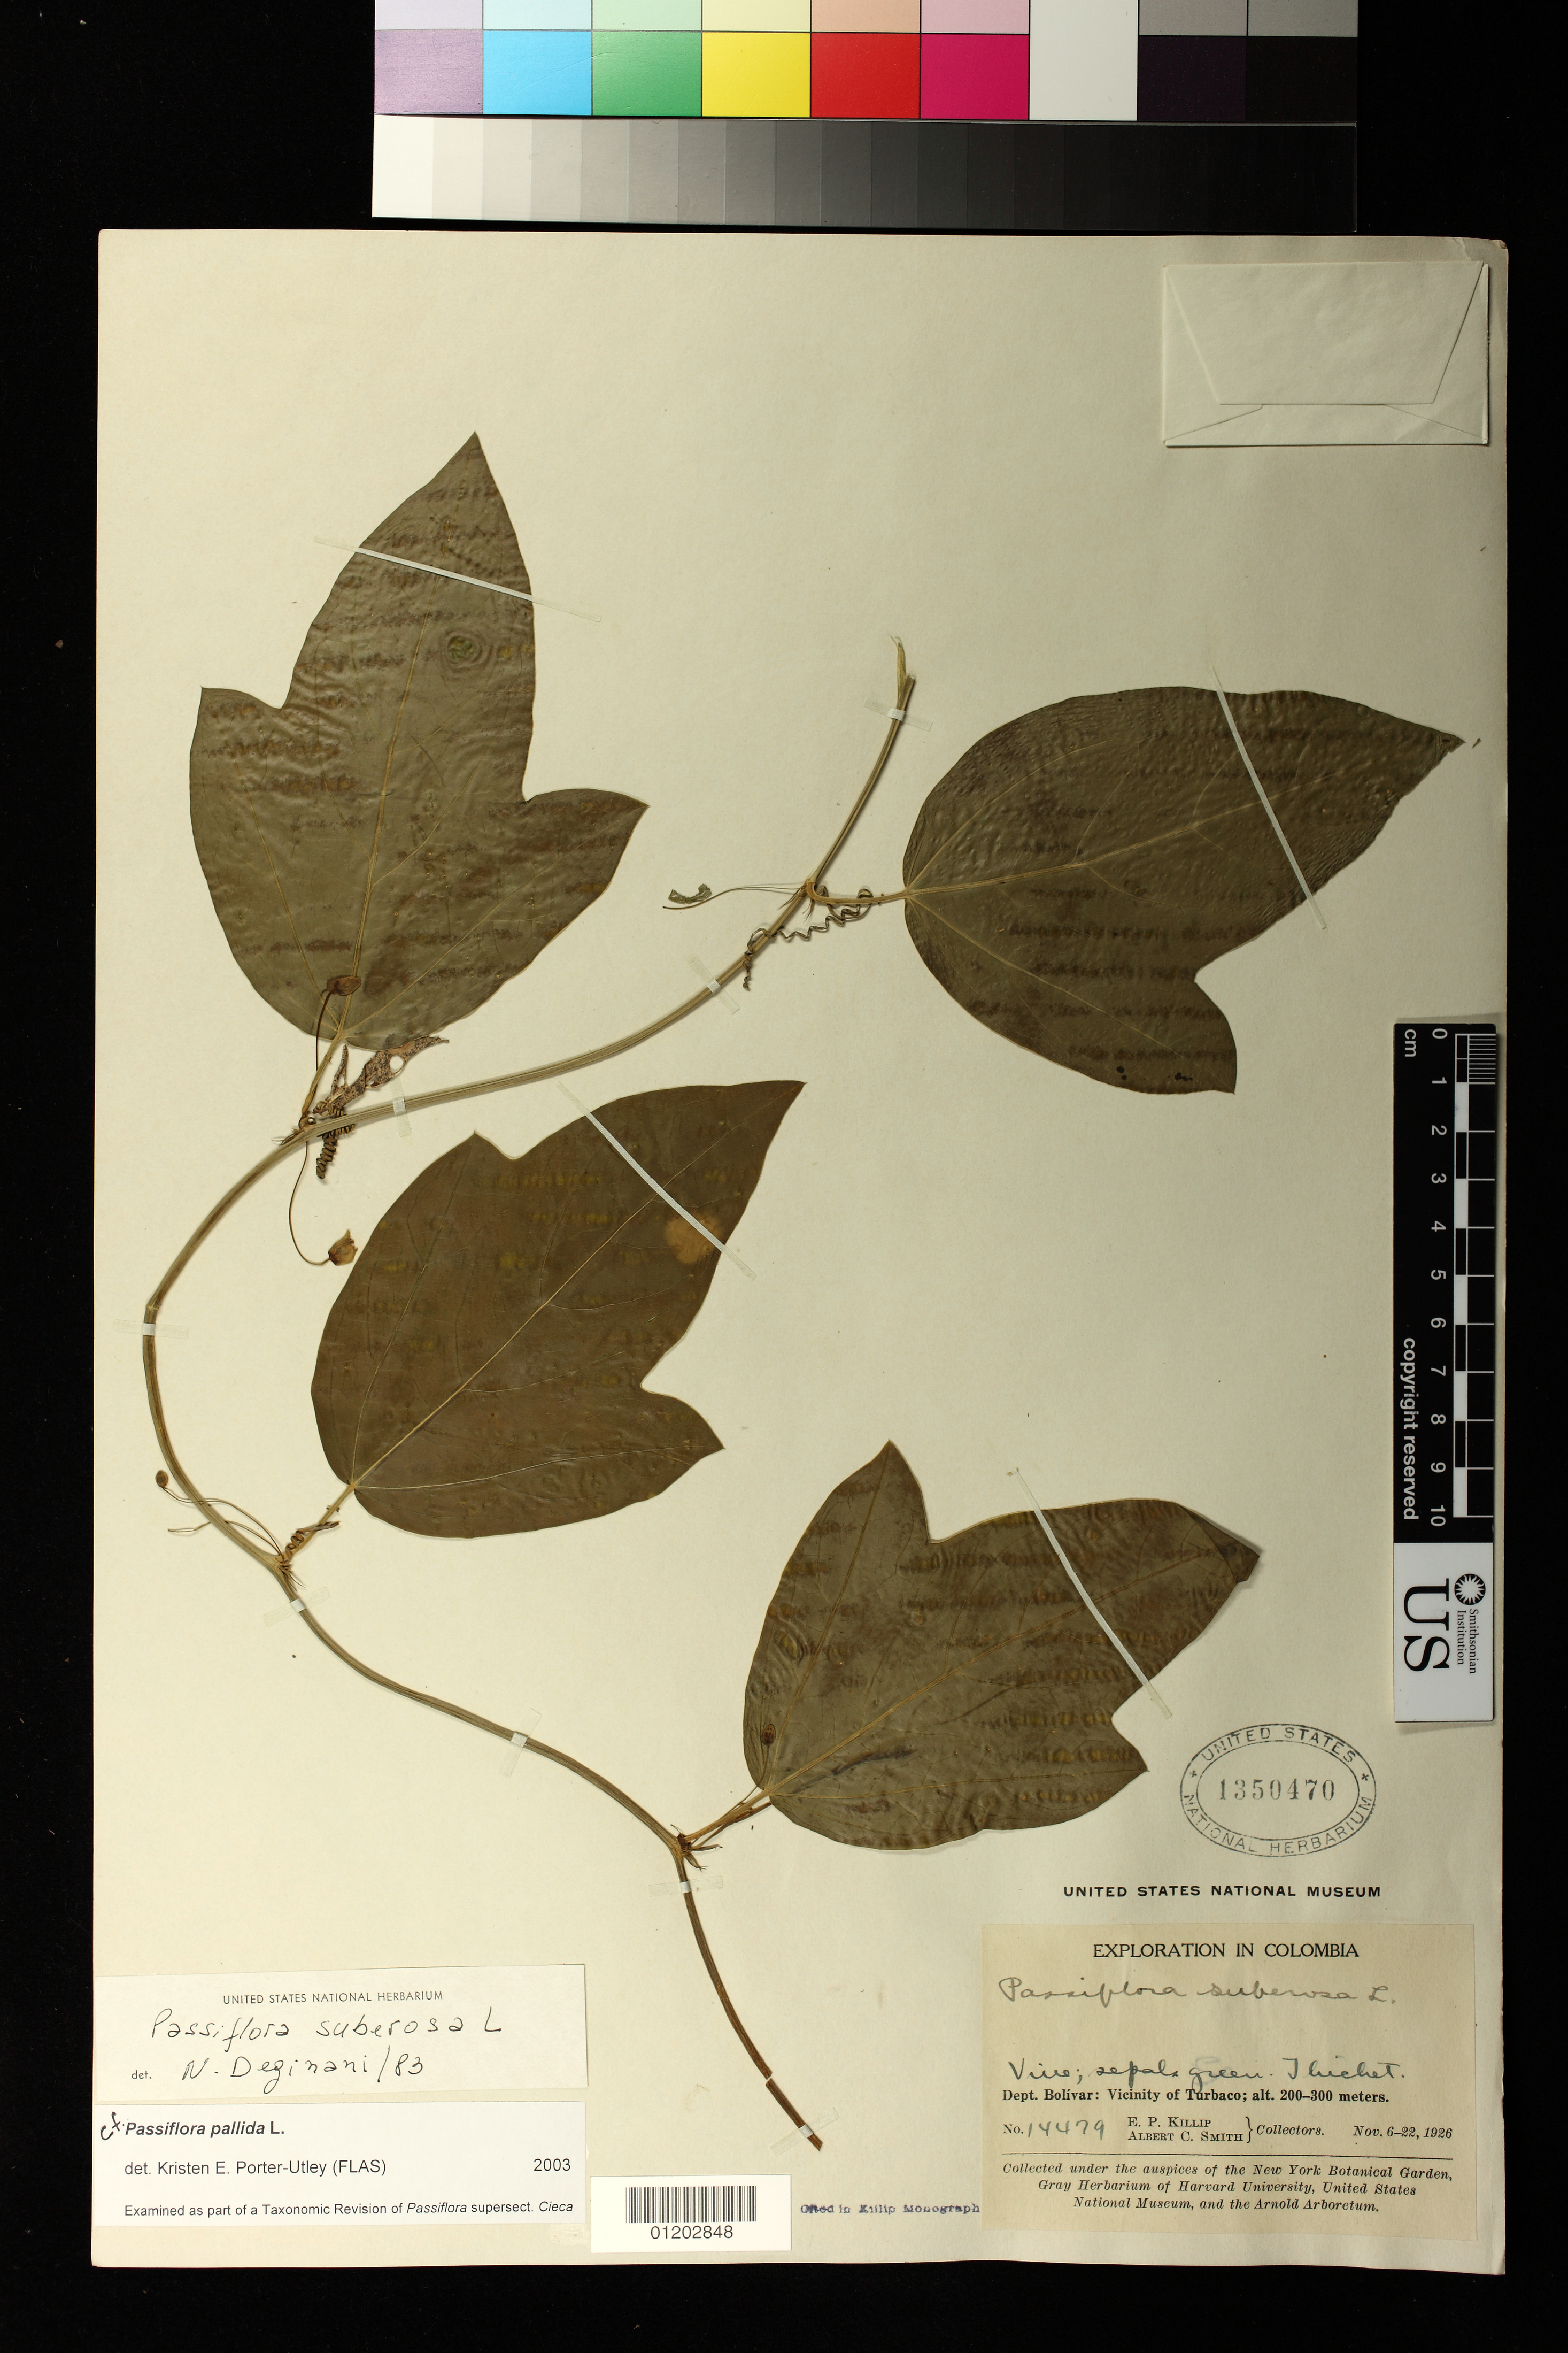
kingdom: Plantae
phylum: Tracheophyta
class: Magnoliopsida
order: Malpighiales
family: Passifloraceae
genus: Passiflora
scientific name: Passiflora pallida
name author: L.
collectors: E. P. Killip & A. C. Smith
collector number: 14479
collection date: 1926-11-06/1926-11-22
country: Colombia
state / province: Bolívar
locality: Vicinity of Turbaco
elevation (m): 200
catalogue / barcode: US 1350470